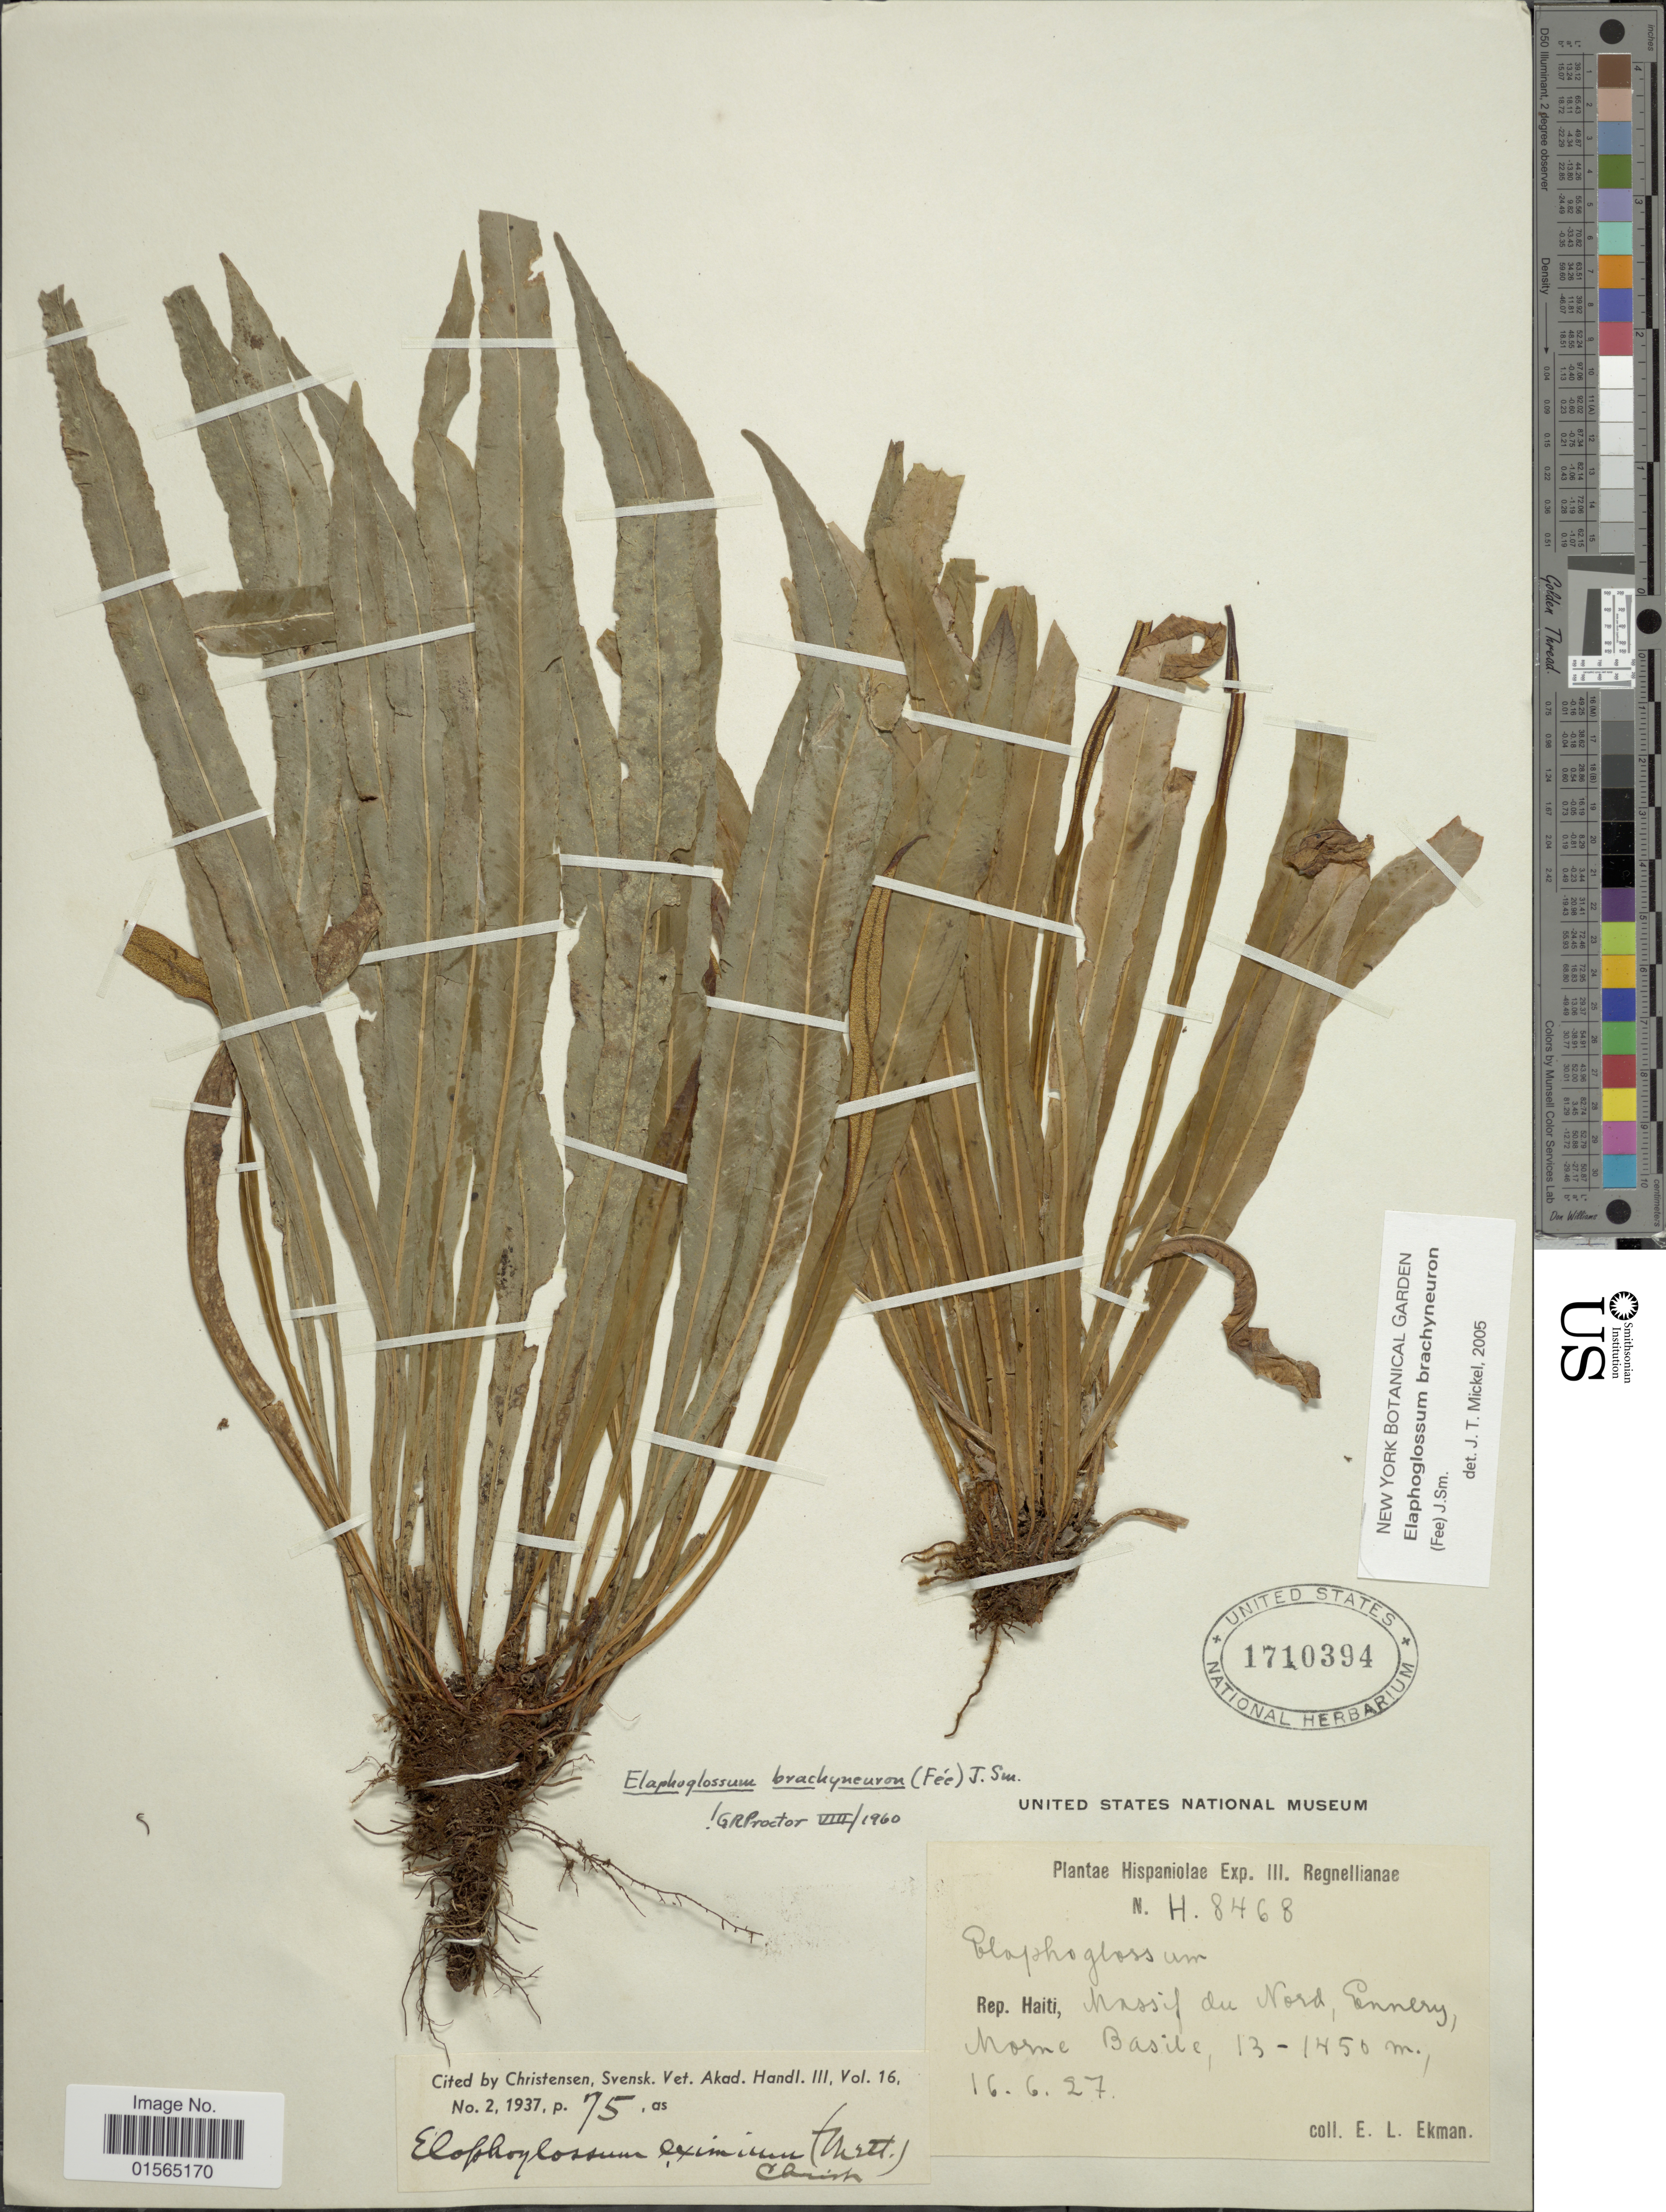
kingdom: Plantae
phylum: Tracheophyta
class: Polypodiopsida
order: Polypodiales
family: Dryopteridaceae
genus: Elaphoglossum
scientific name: Elaphoglossum brachyneuron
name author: (Fée) J. Sm.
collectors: E. L. Ekman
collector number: H8468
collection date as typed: Transcribed d/m/y: 16/6/27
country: Haiti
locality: Hispaniolae, Massif du Nord, Ennery Morne Basile.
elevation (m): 1300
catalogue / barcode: US 1710394